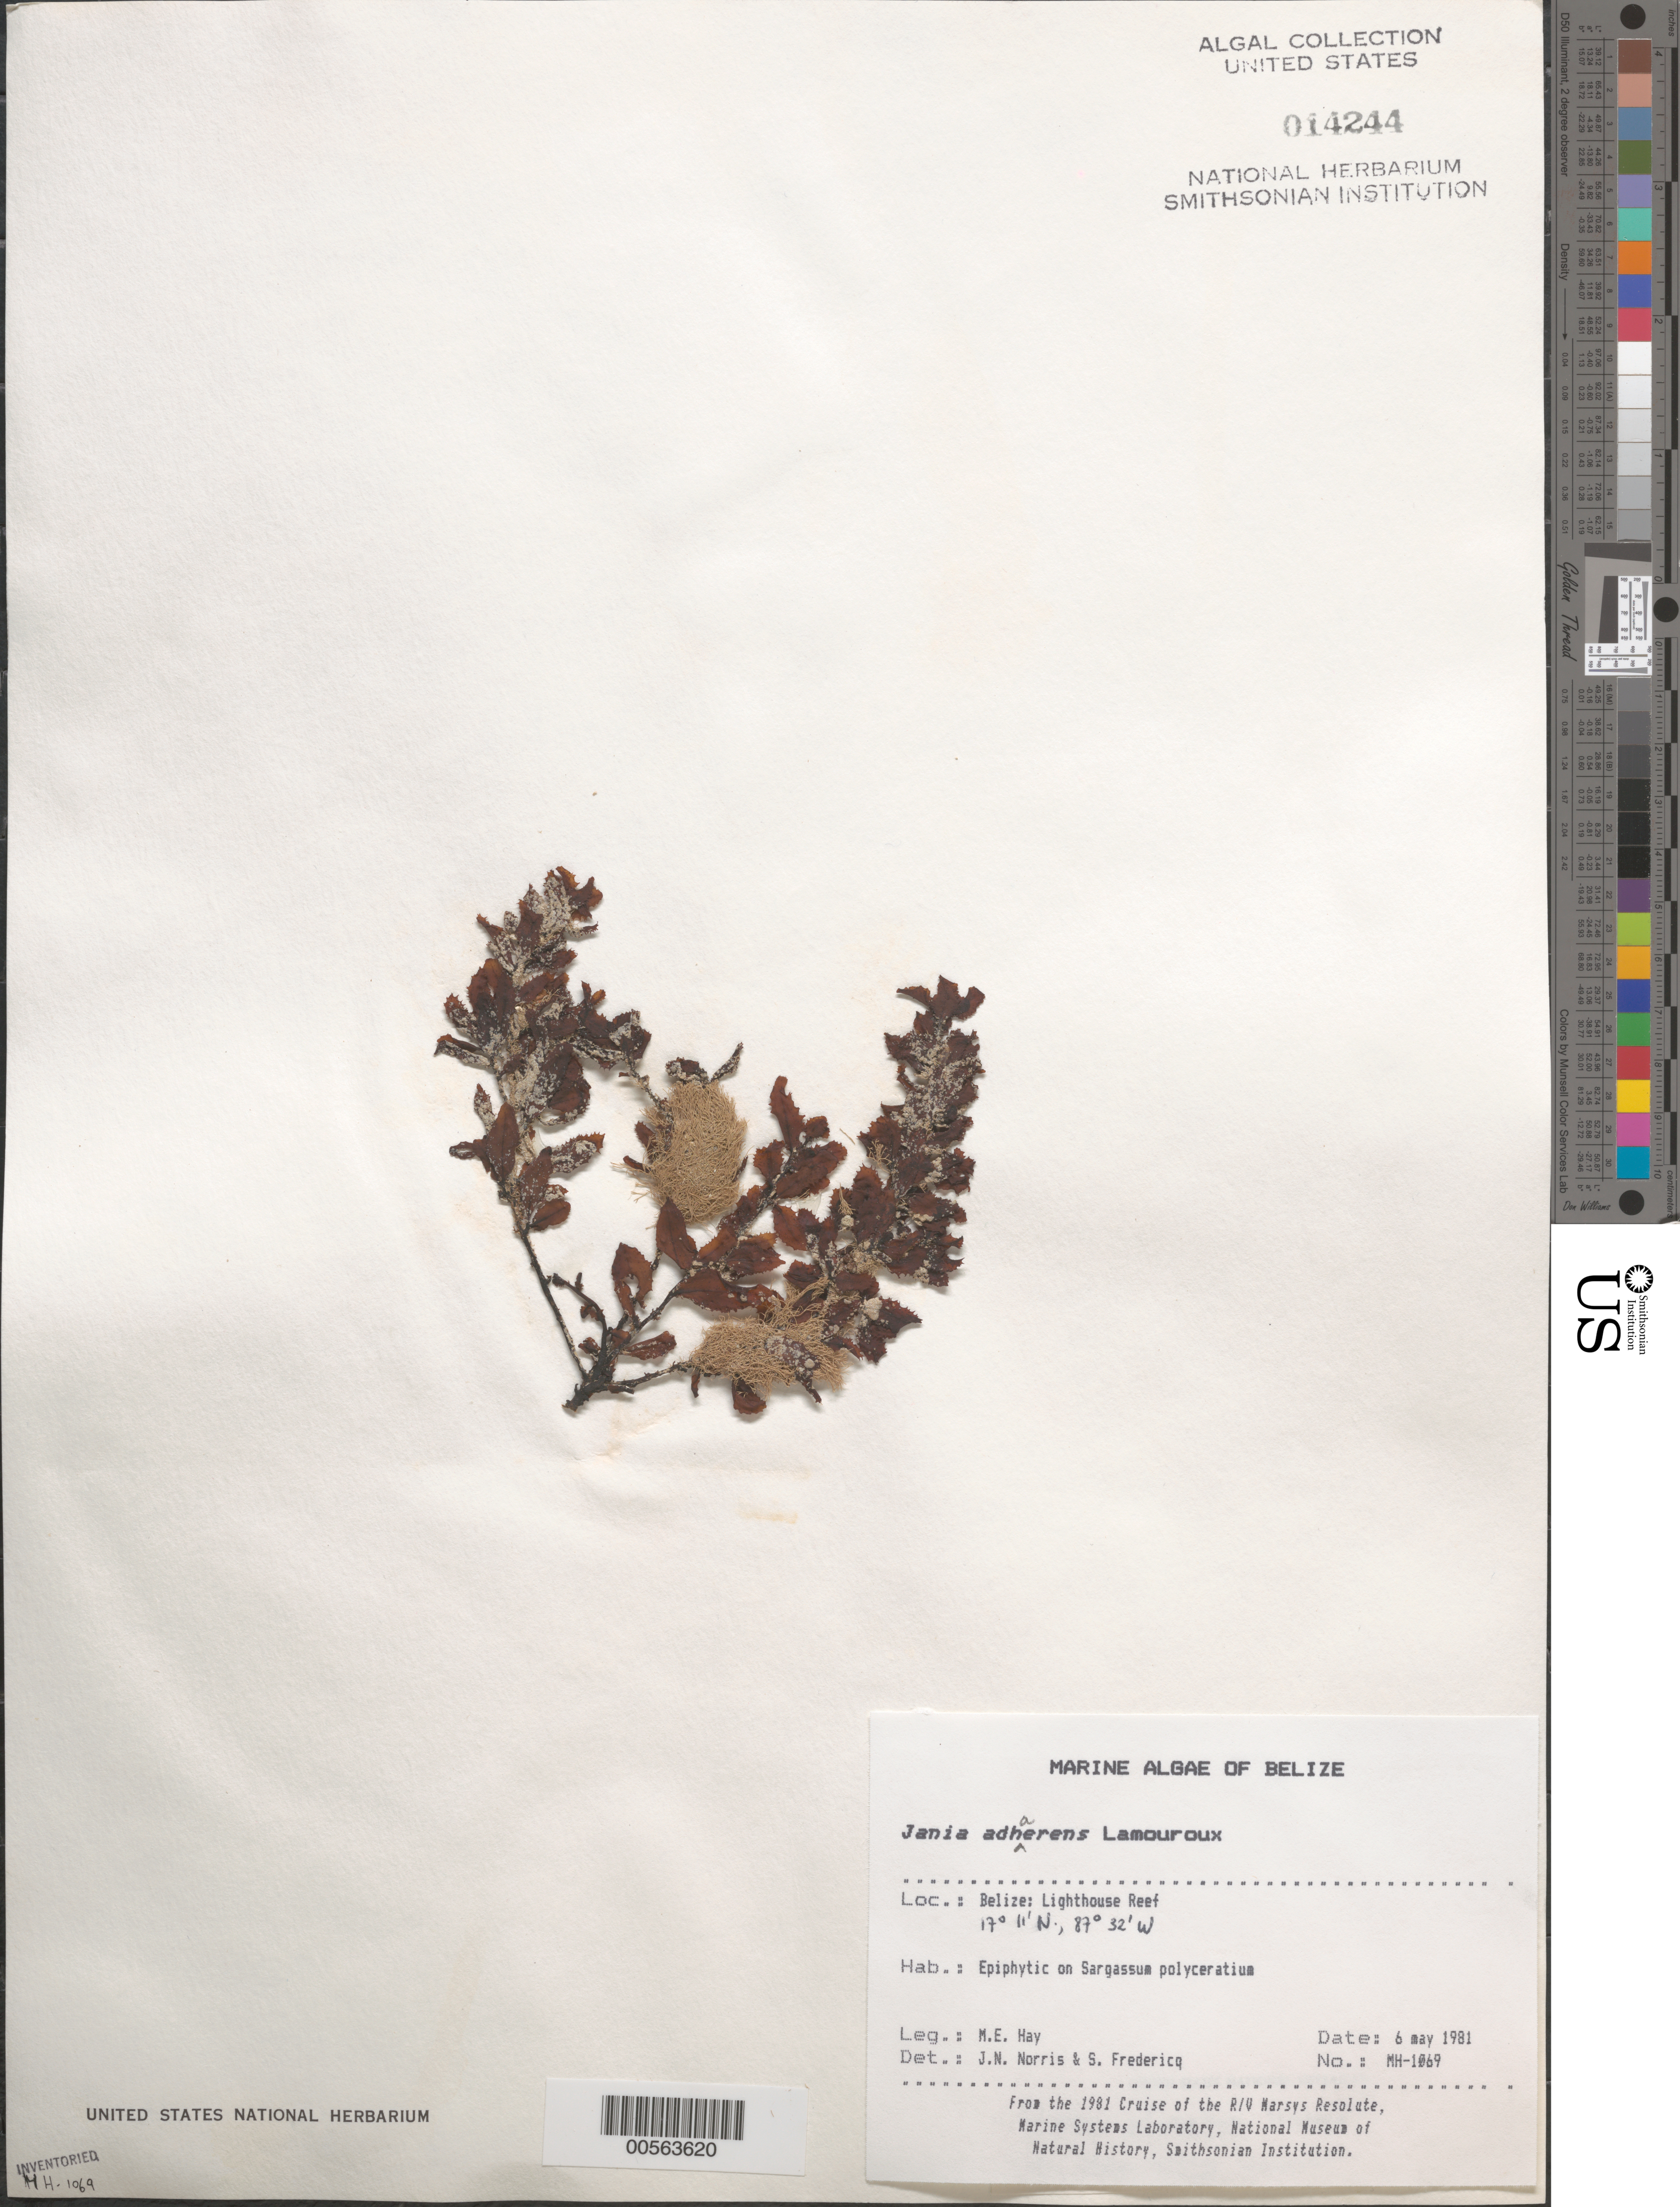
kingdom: Plantae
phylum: Rhodophyta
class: Florideophyceae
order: Corallinales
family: Corallinaceae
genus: Jania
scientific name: Jania pedunculatum var. adhaerens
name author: (J.V.Lamouroux) A.S.Harvey et al.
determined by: Algae name updating Project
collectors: M. E. Hay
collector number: MEH-1069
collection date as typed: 06 May 1981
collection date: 1981-05-06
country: Belize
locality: Lighthouse reef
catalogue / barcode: US 14244